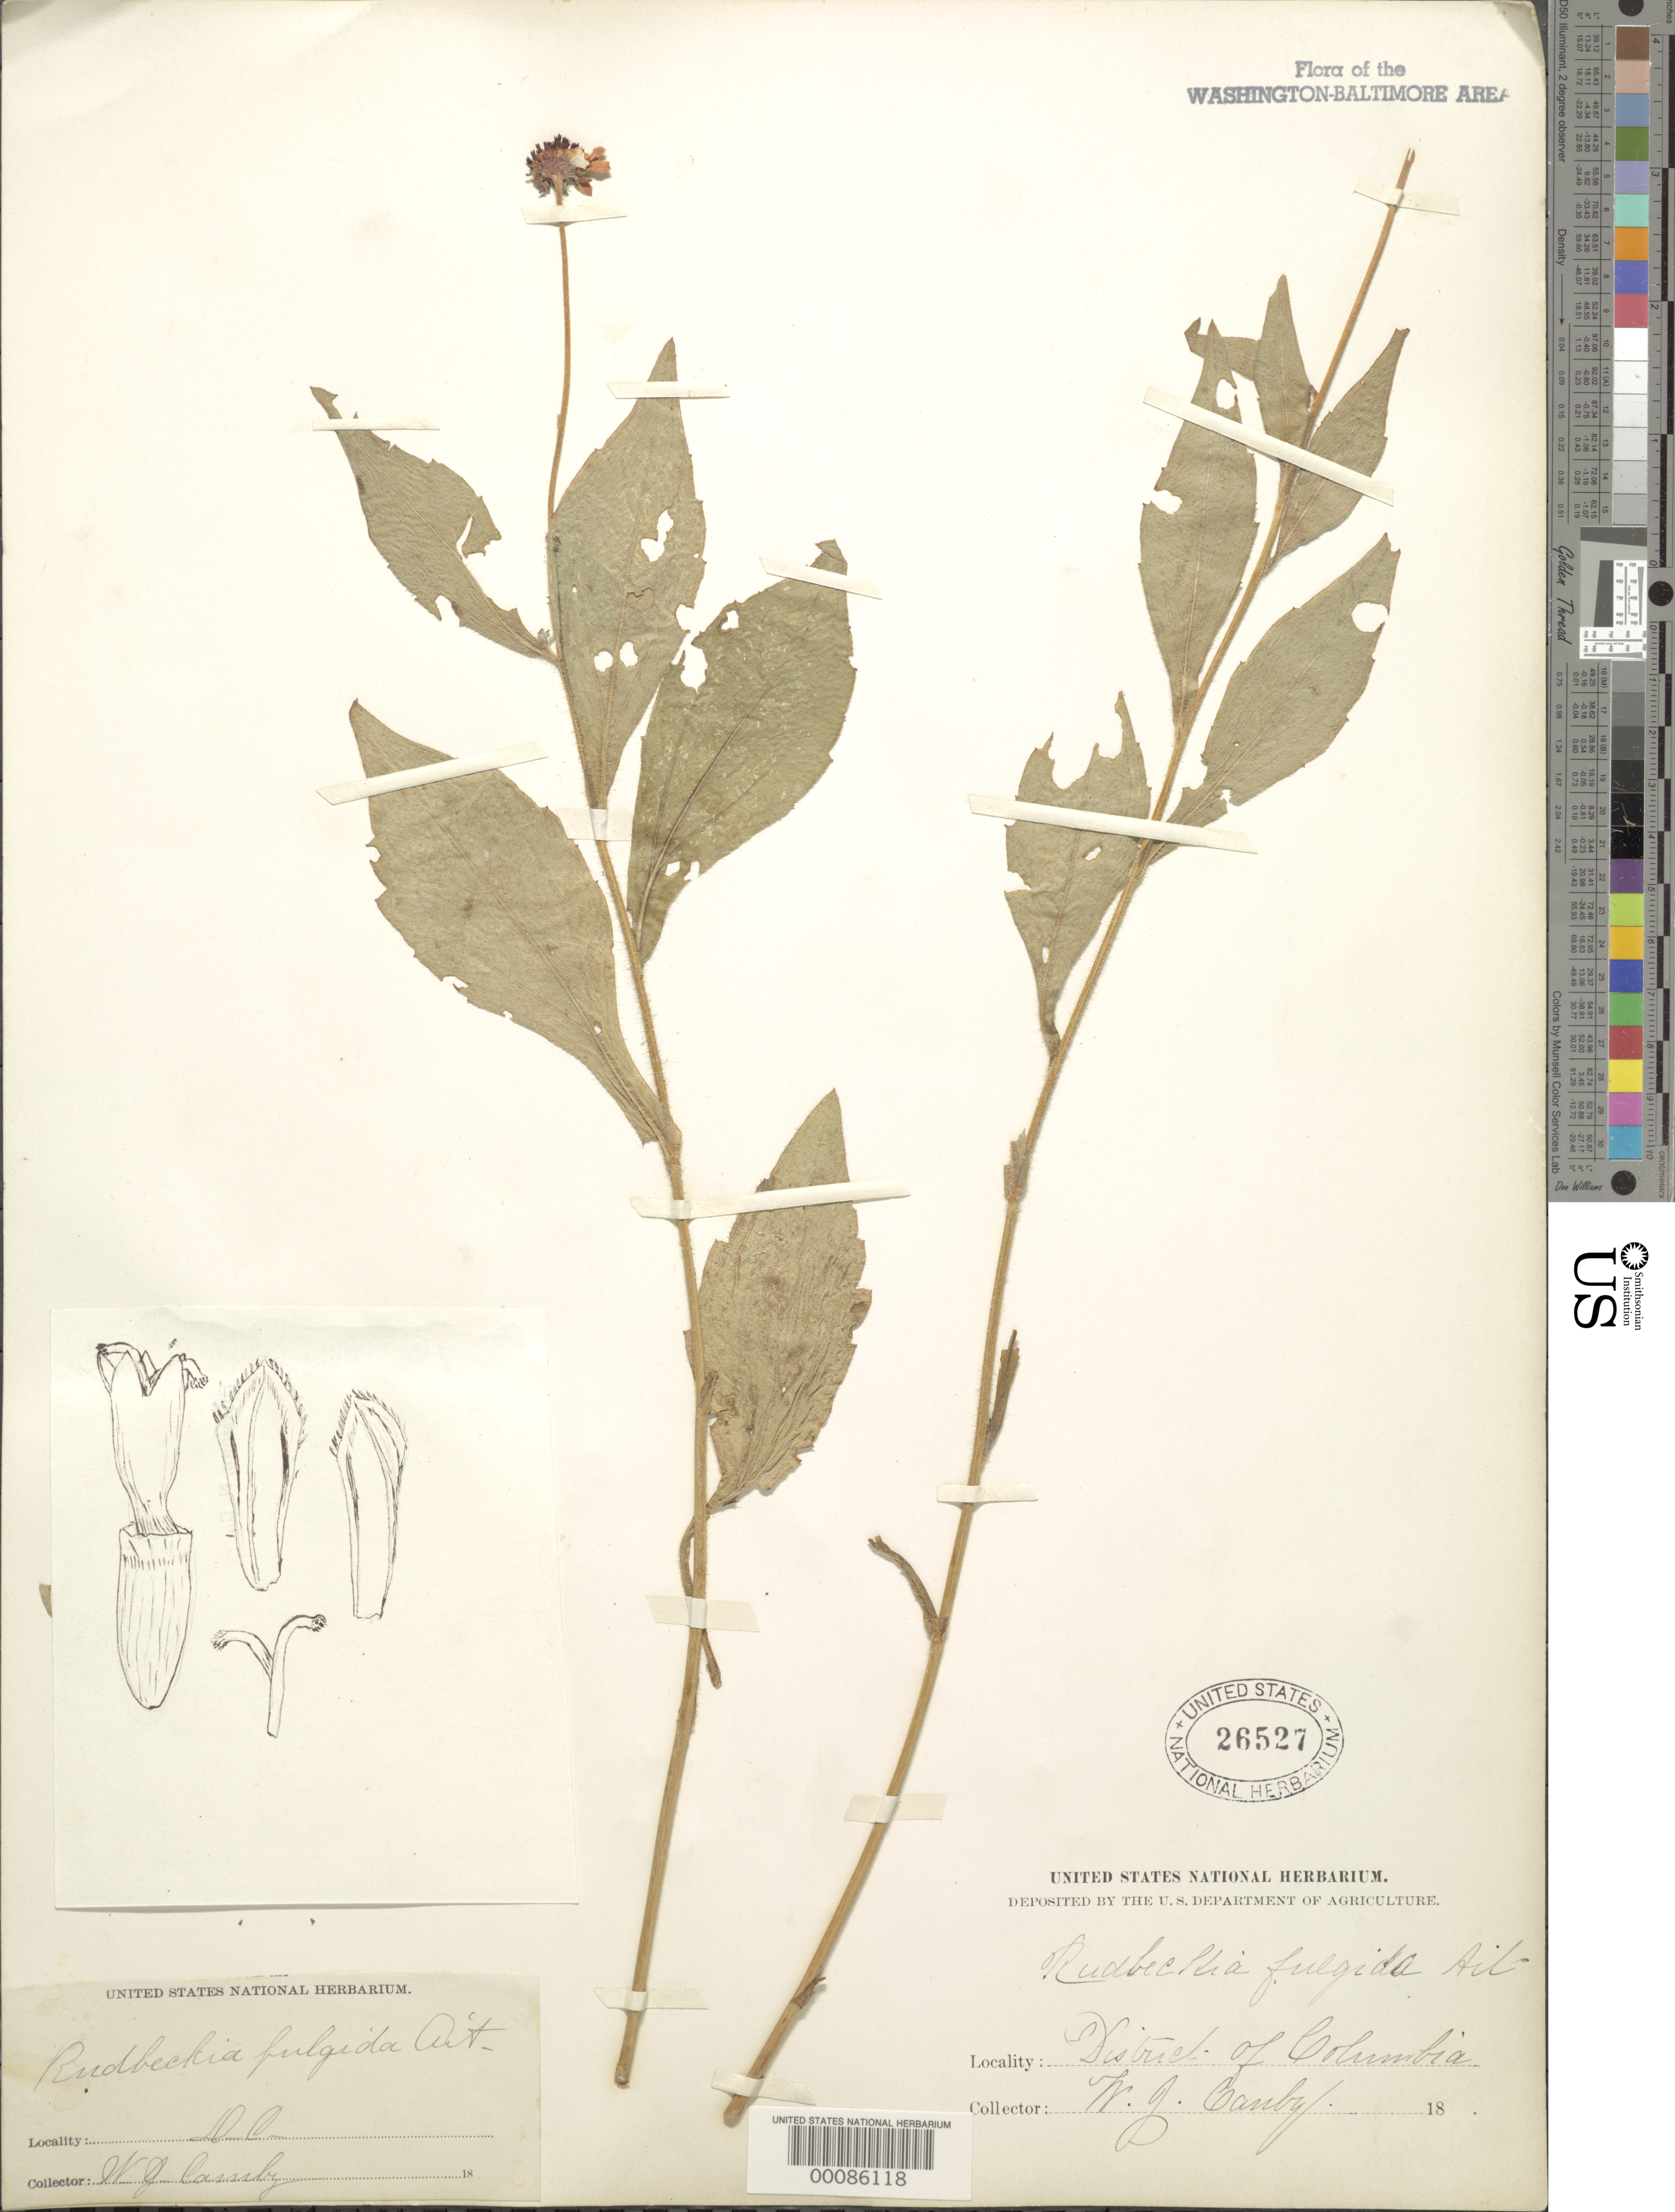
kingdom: Plantae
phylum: Tracheophyta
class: Magnoliopsida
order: Asterales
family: Asteraceae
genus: Rudbeckia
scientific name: Rudbeckia fulgida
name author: Aiton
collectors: W. Camby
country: United States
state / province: District of Columbia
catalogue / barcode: US 26527